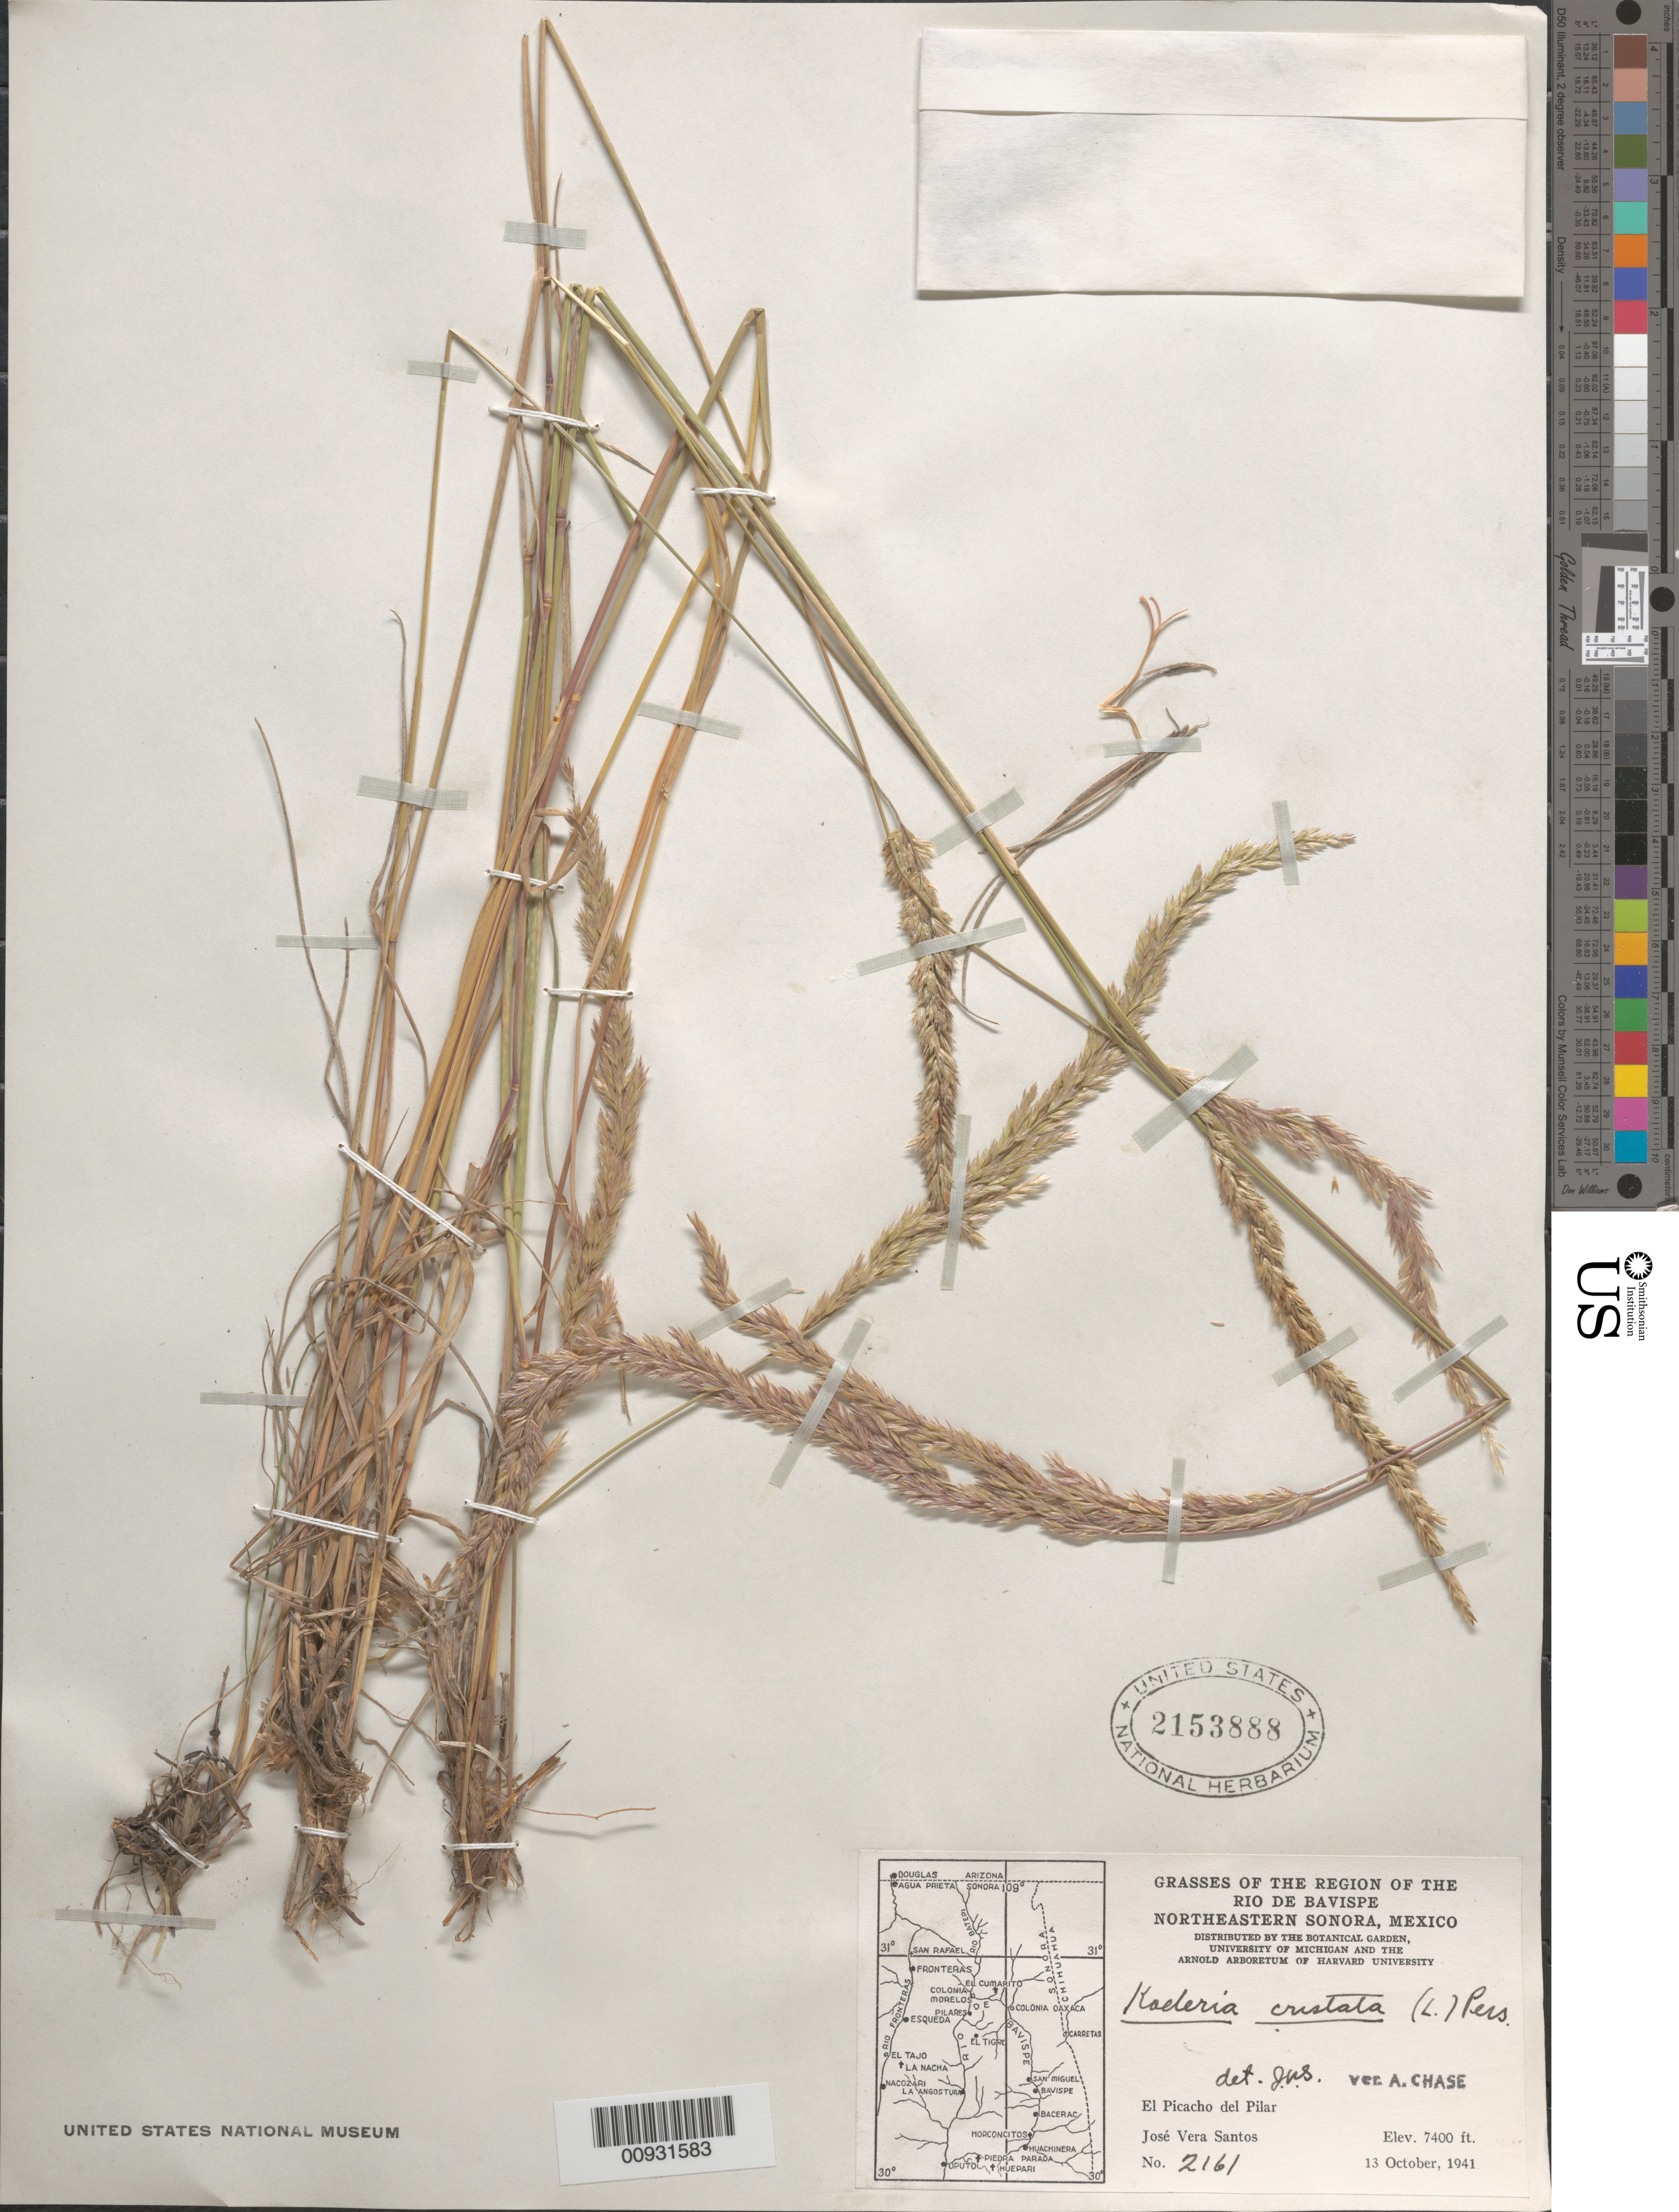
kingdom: Plantae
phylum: Tracheophyta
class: Liliopsida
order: Poales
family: Poaceae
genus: Koeleria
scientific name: Koeleria pyramidata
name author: (Lam.) P. Beauv.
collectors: J. V. Santos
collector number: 2161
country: Mexico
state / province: Sonora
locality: El Picacho del Pilar, Rio de Bavispe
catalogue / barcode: US 2153888